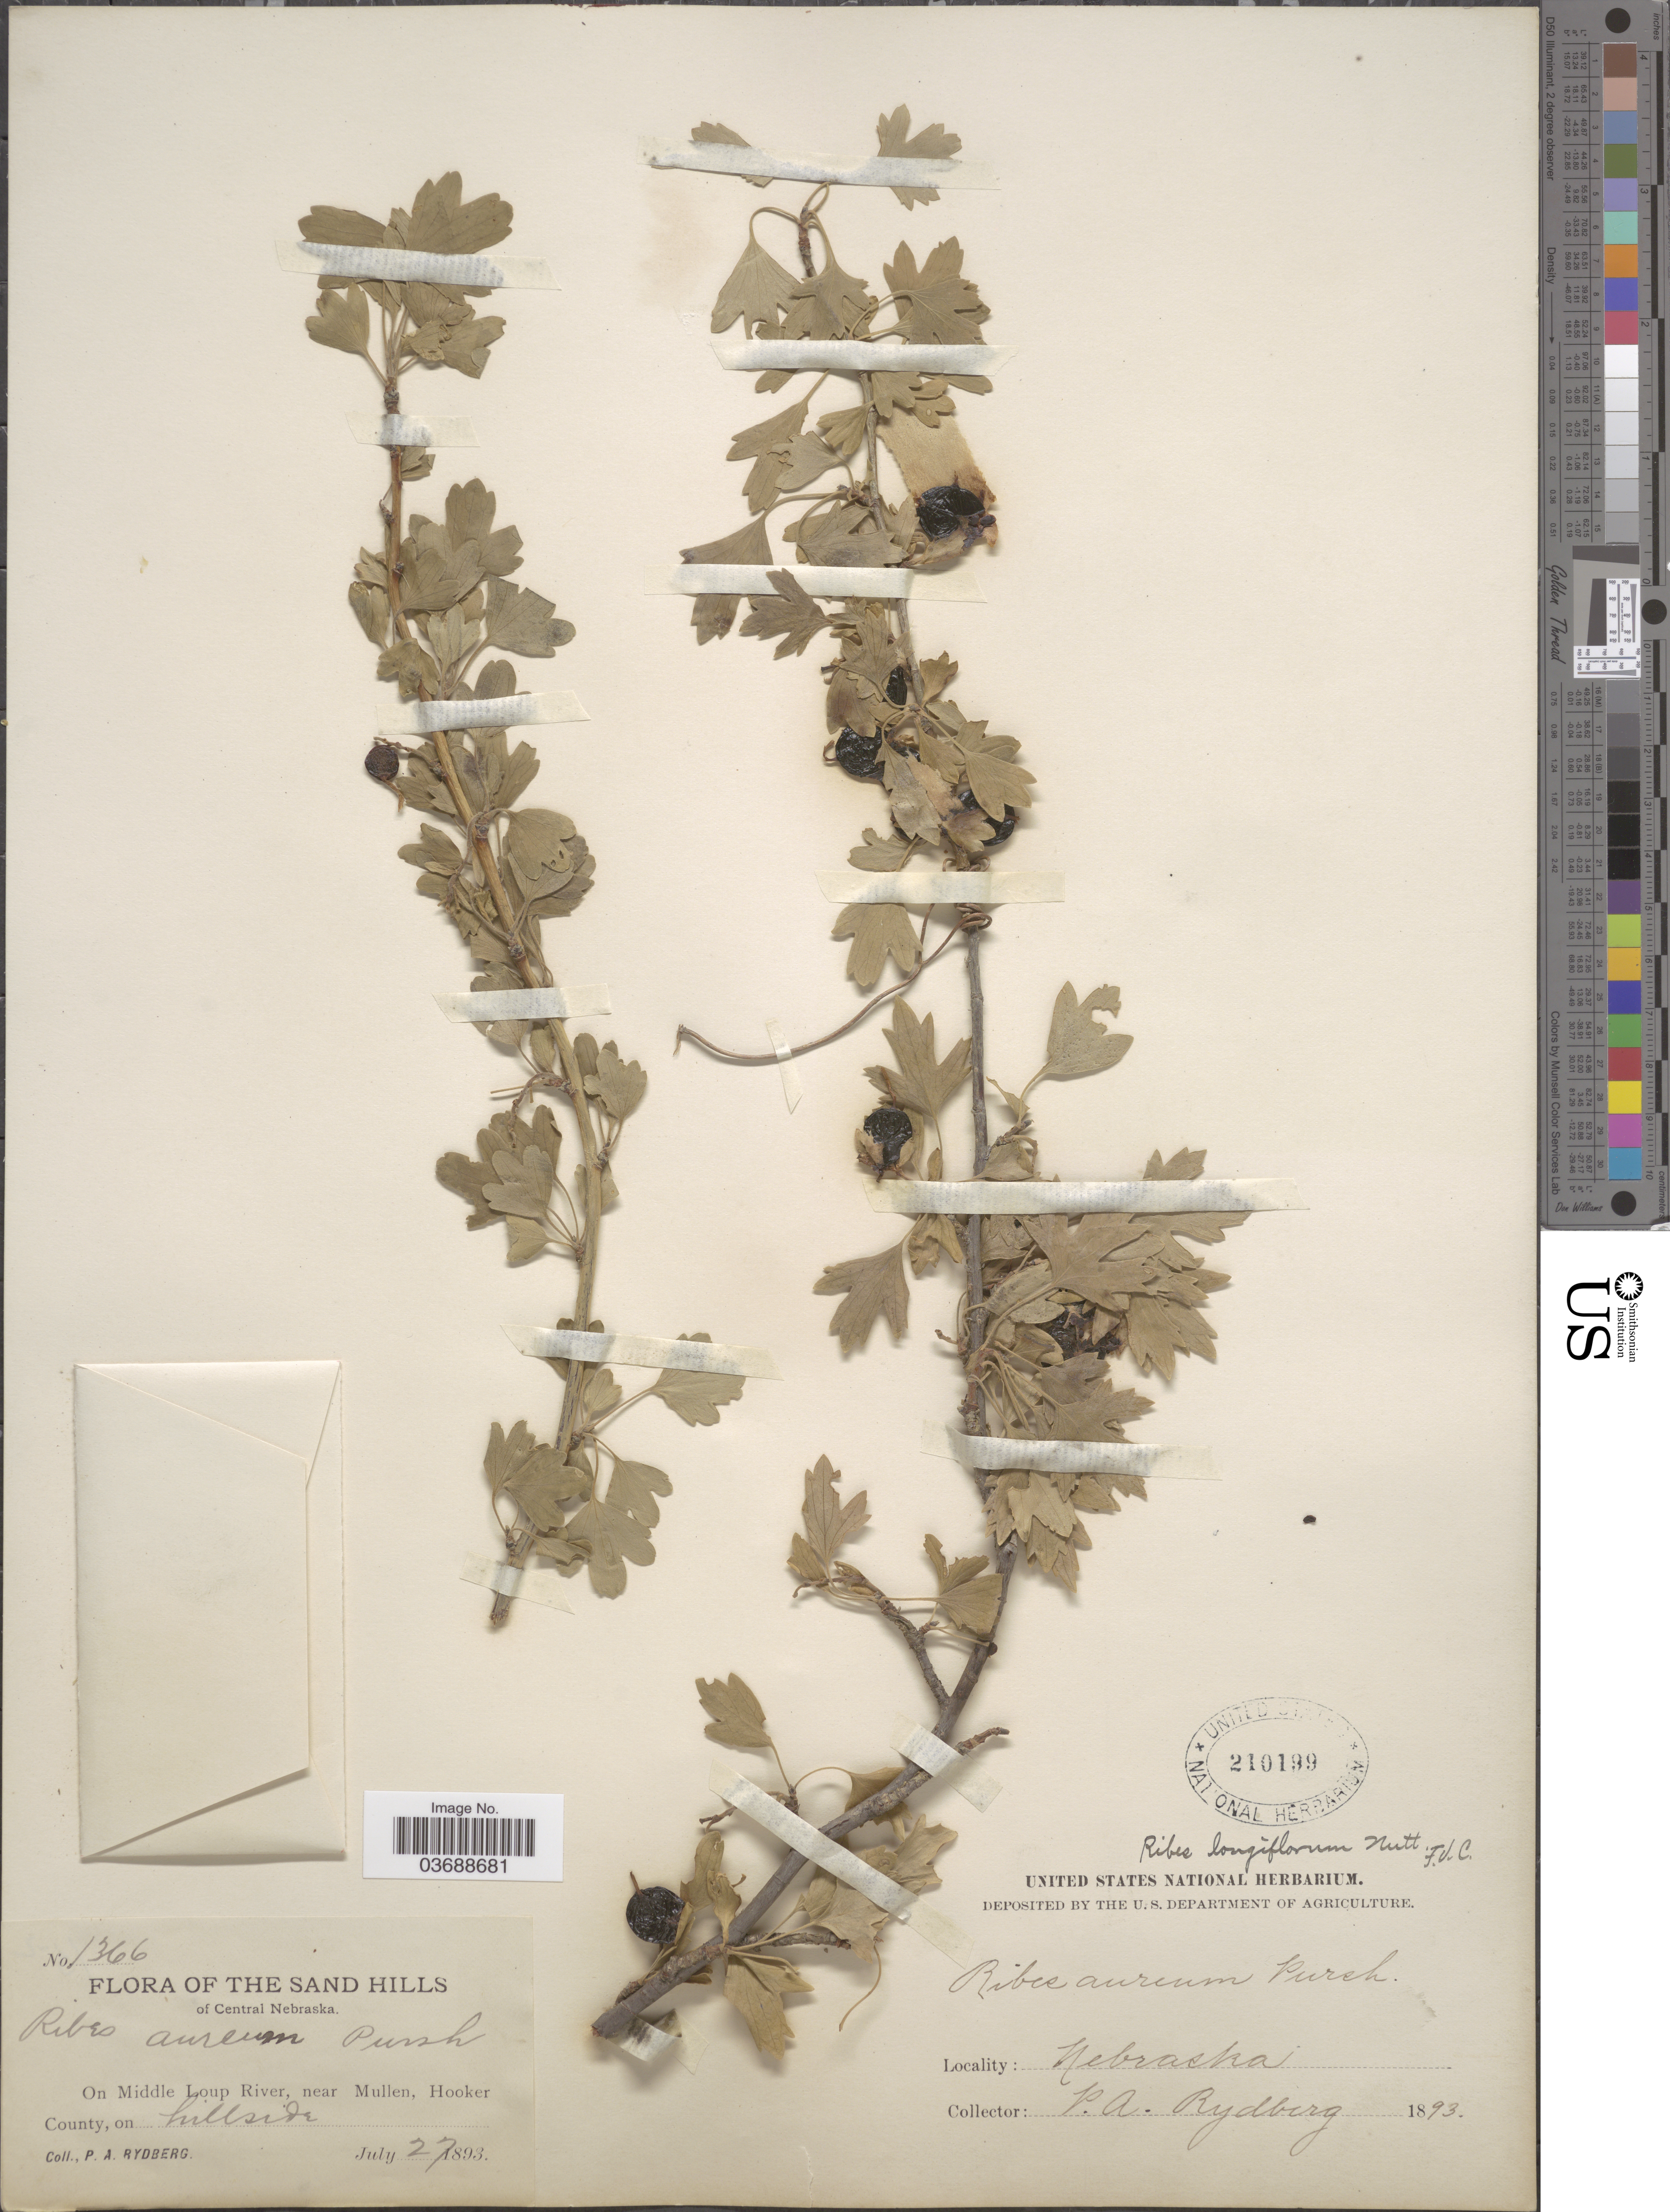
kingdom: Plantae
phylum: Tracheophyta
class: Magnoliopsida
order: Saxifragales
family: Grossulariaceae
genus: Ribes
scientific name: Ribes odoratum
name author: H.L. Wendl.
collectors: P. A. Rydberg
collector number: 1366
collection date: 1893-07-27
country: United States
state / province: Nebraska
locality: The Sand Hills of Central Nebraska. On Middle Loup River, near Mullen, Hooker County.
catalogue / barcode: US 210199